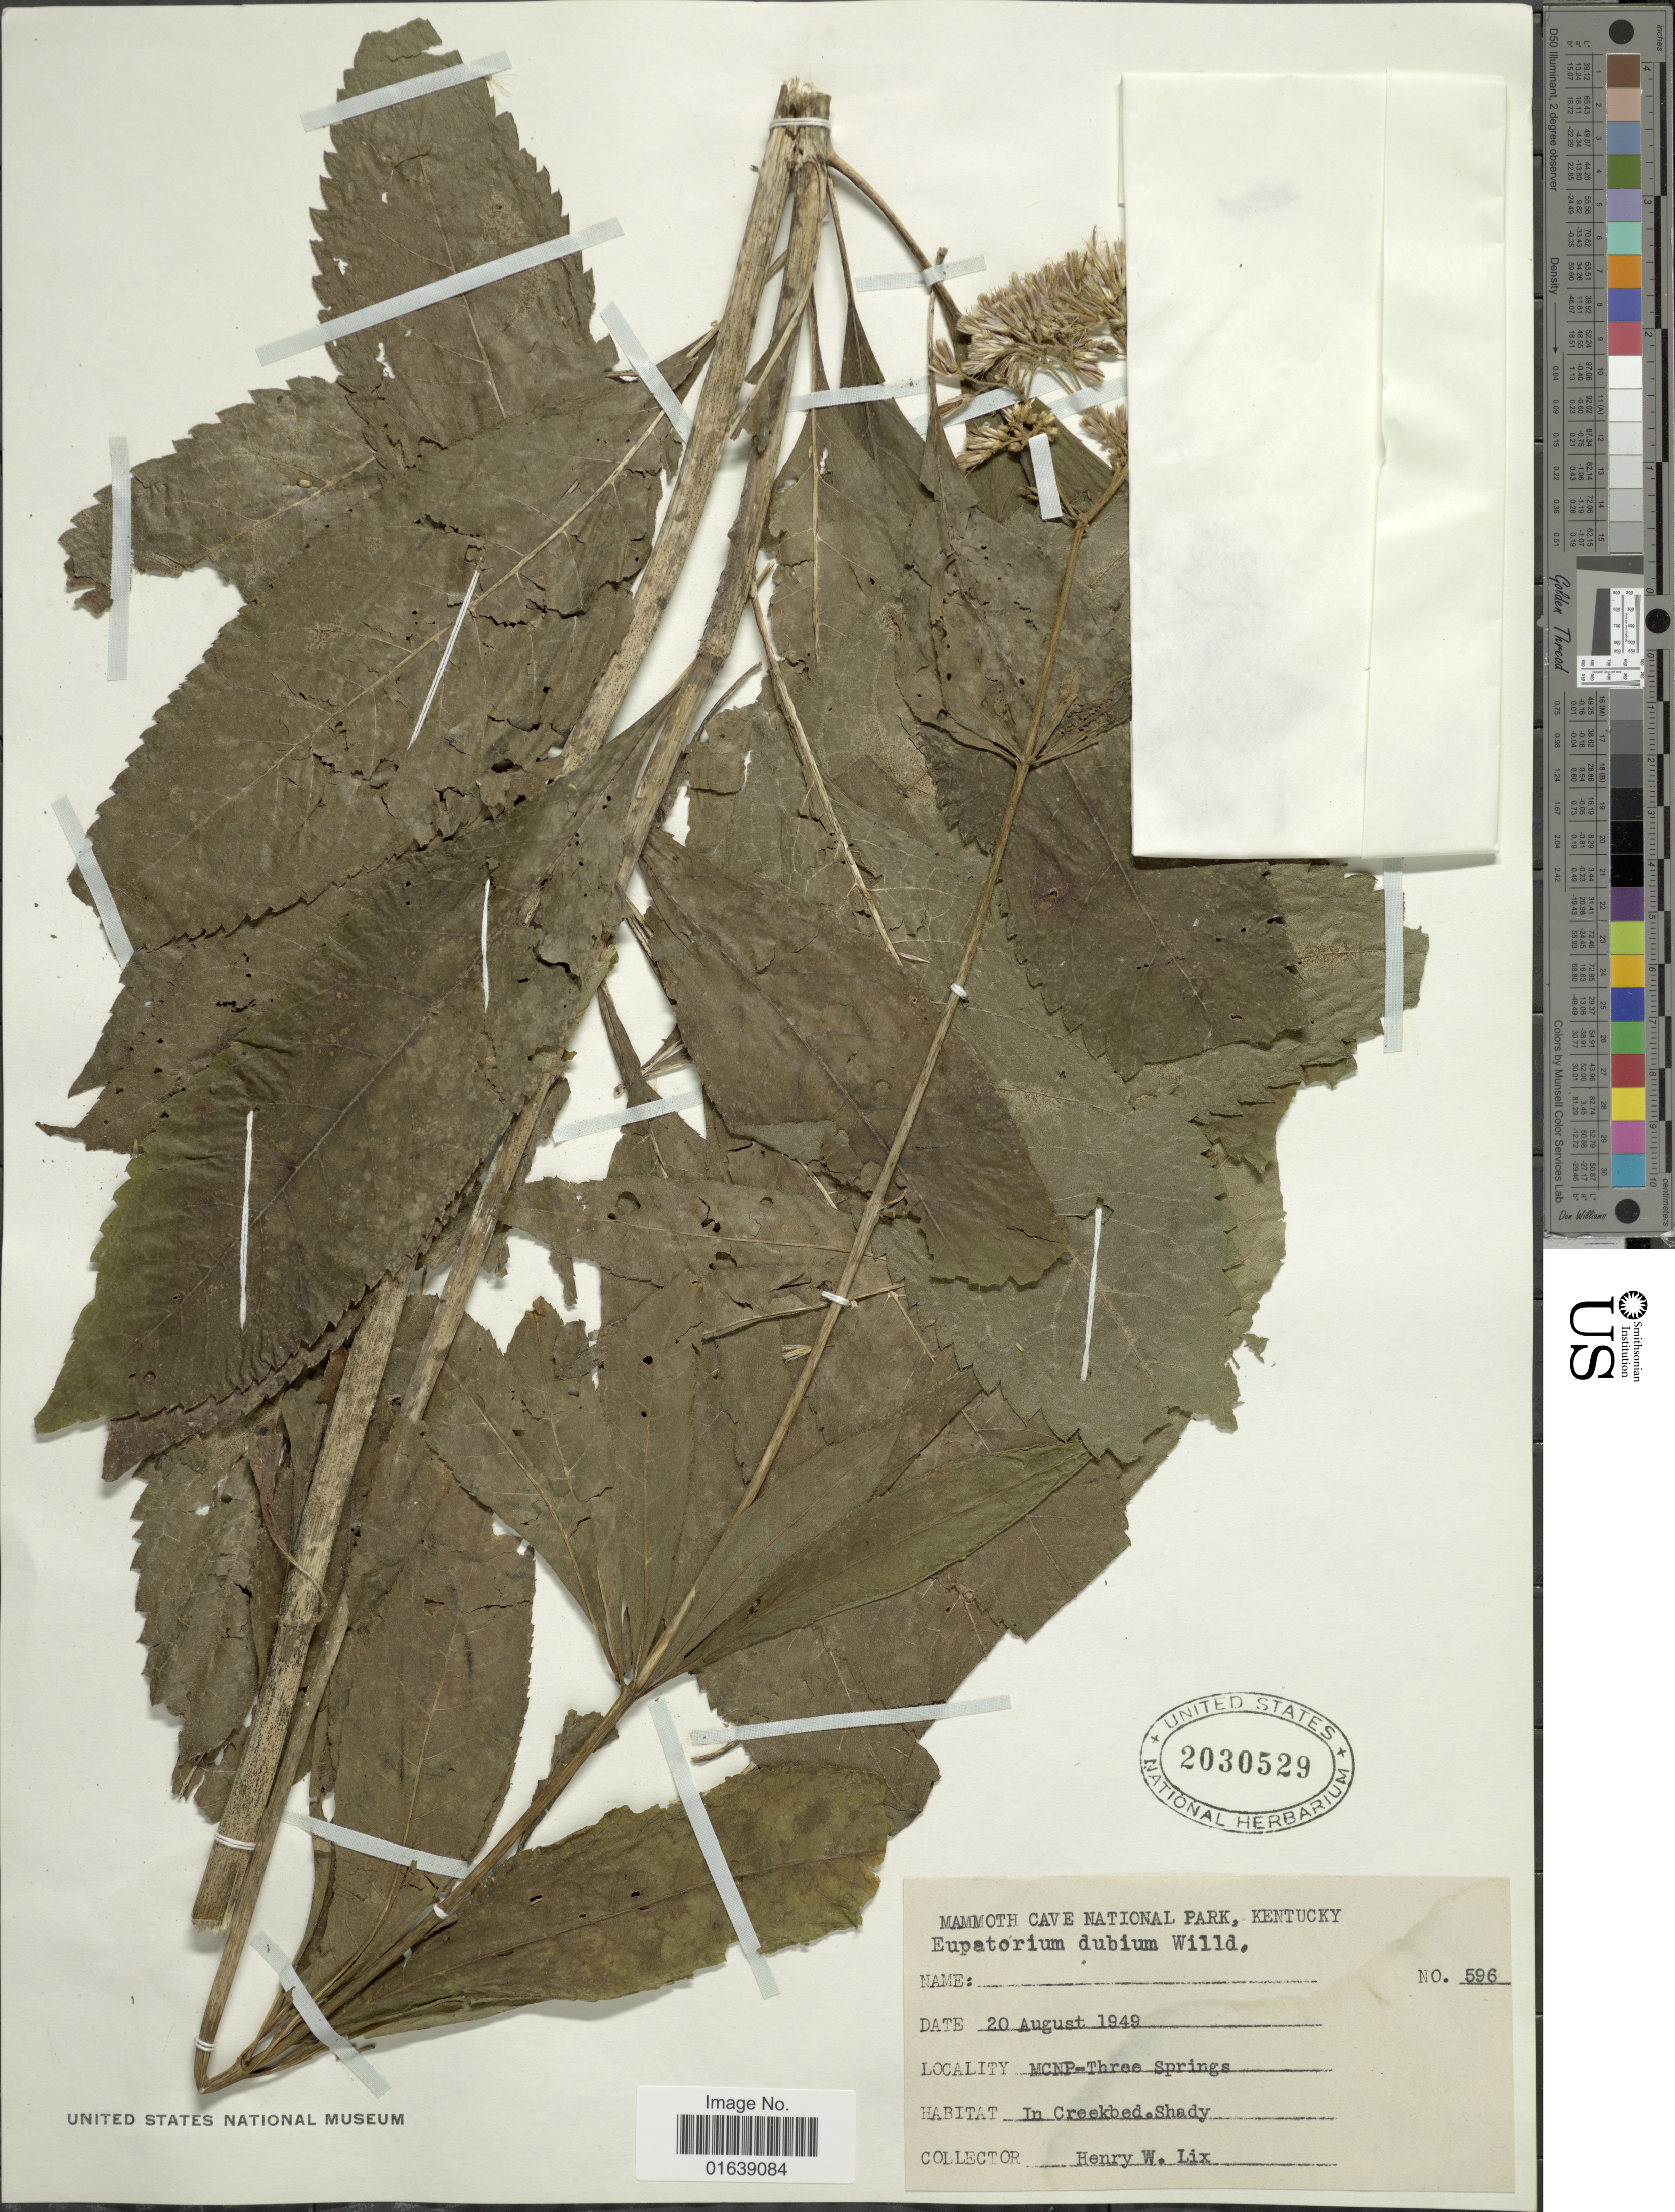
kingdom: Plantae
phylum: Tracheophyta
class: Magnoliopsida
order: Asterales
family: Asteraceae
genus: Eupatorium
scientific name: Eupatorium dubium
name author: Willd. ex Poir.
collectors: H. W. Lix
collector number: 596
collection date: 1949-08-20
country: United States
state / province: Kentucky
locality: Mammoth Cave National Park, Kentucky. MCNP-Three Springs. In Creekbed. Shady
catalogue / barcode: US 2030529